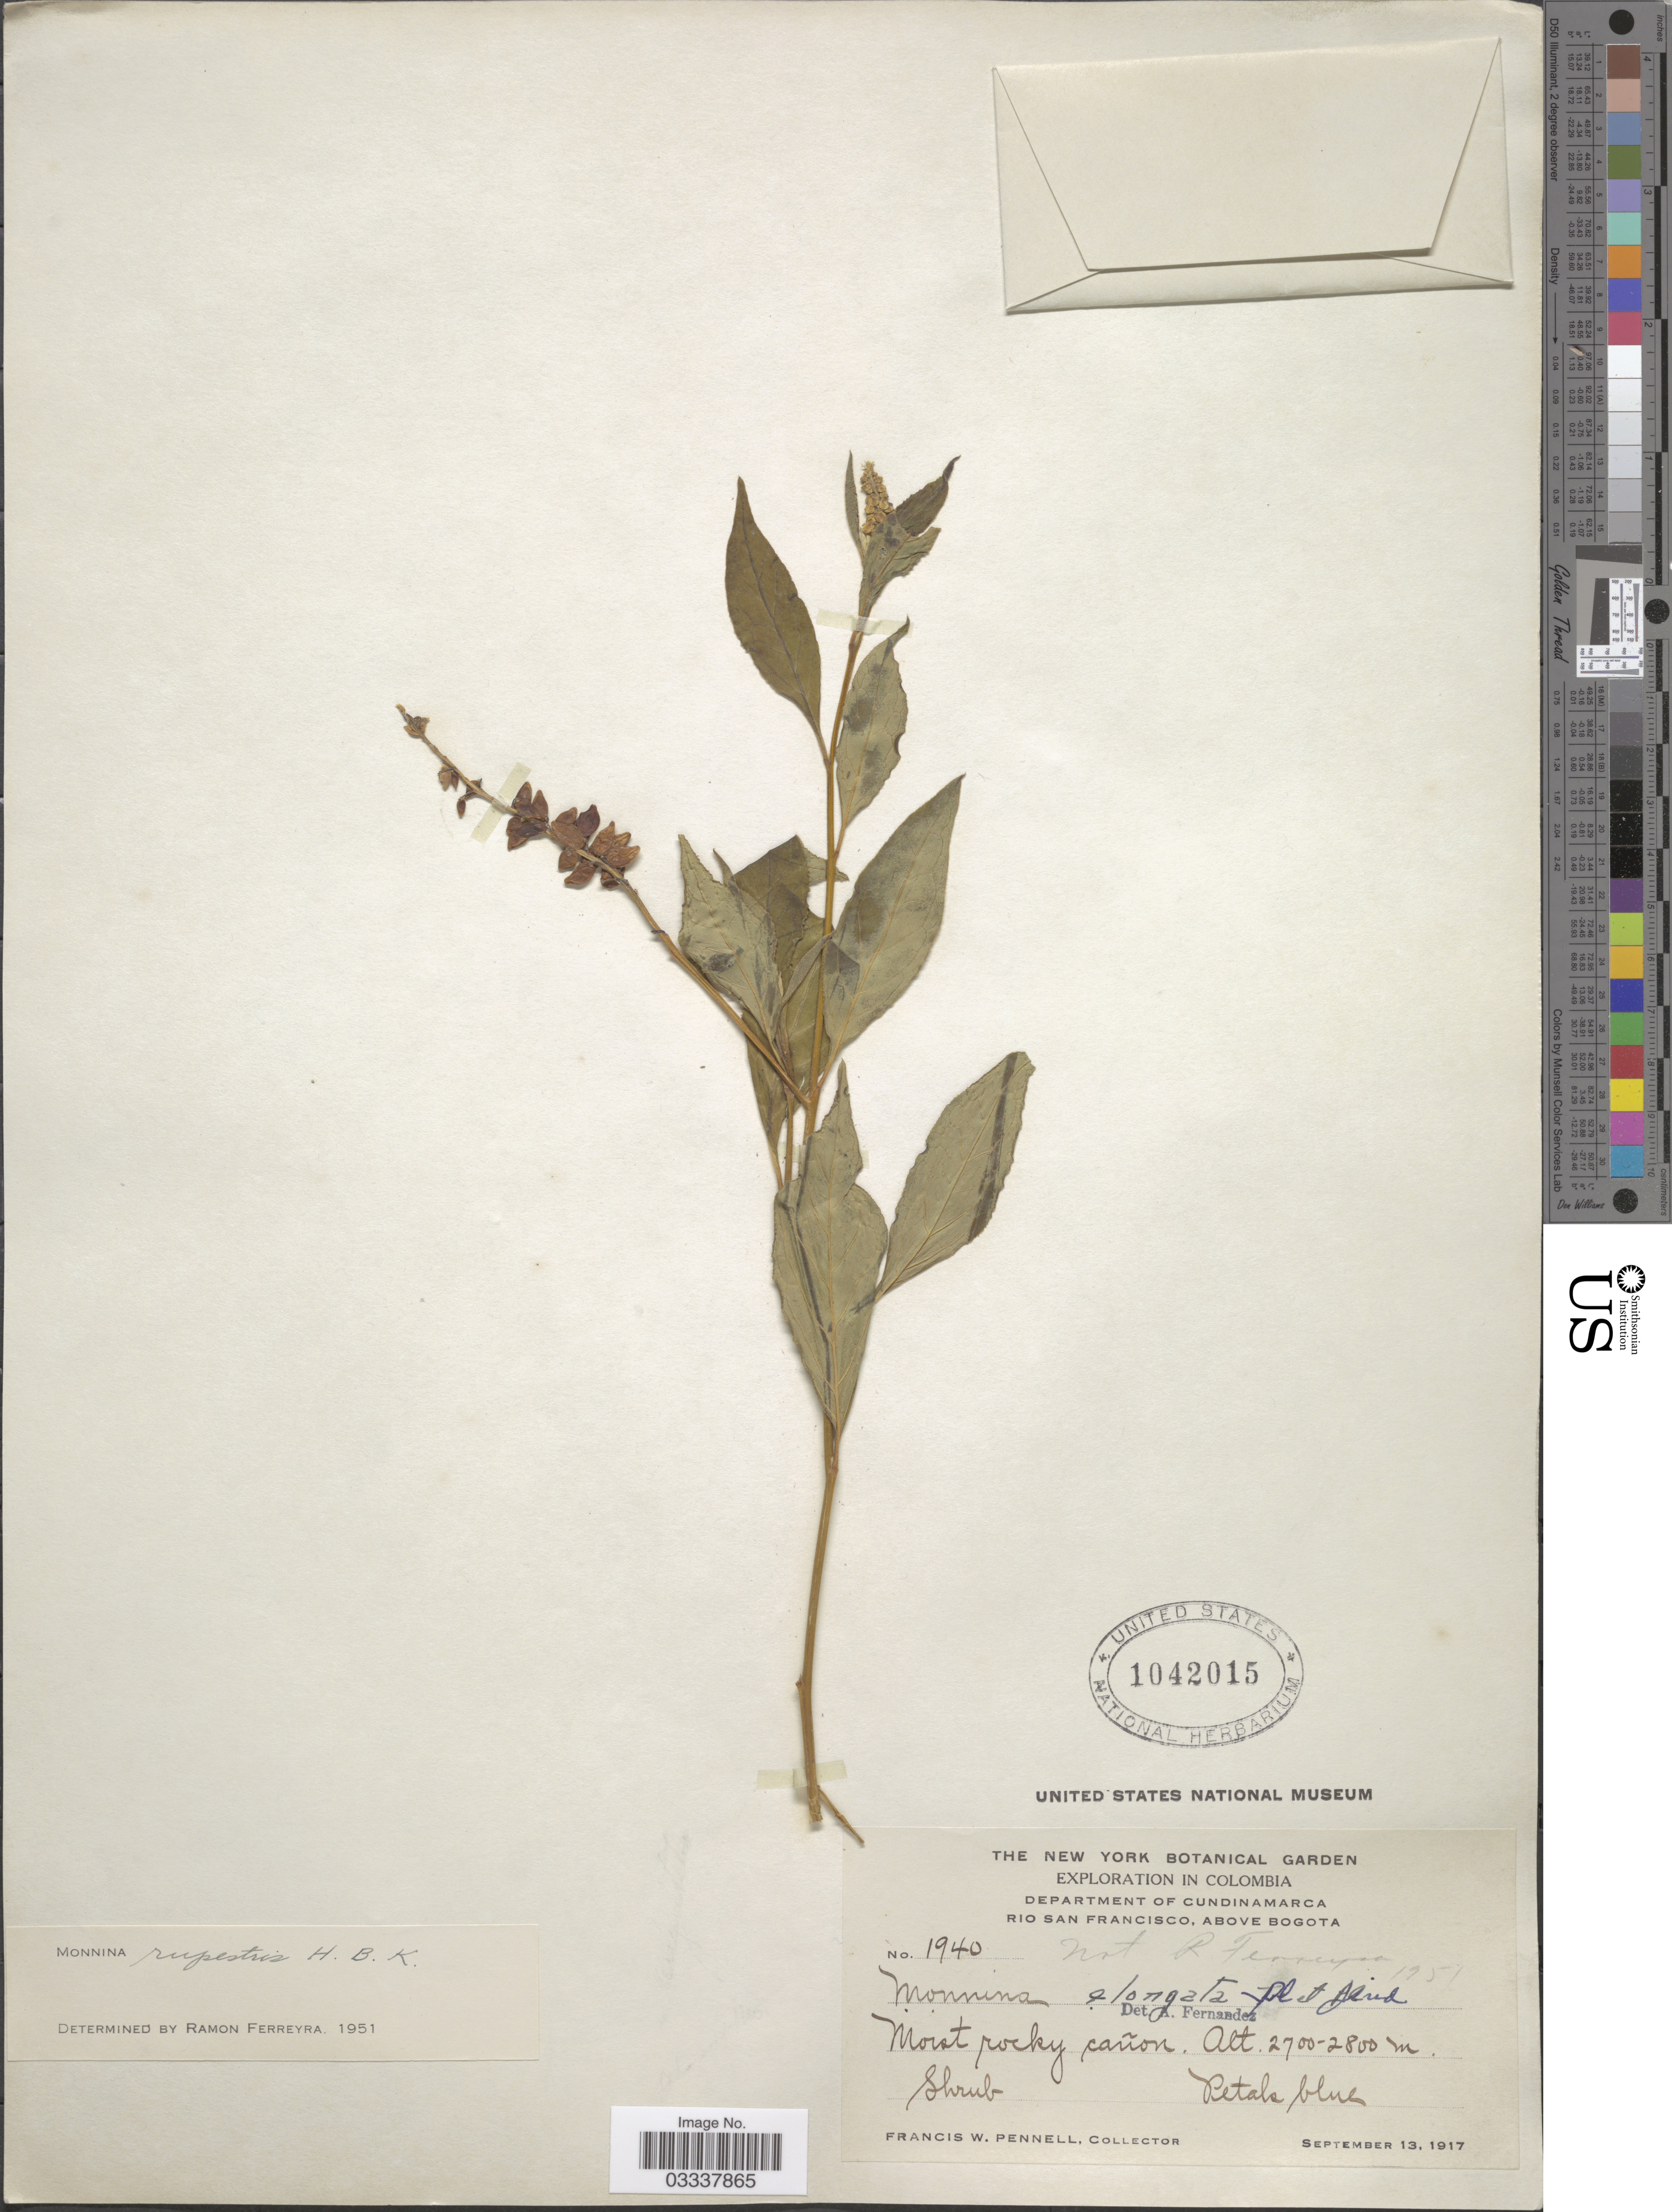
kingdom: Plantae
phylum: Tracheophyta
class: Magnoliopsida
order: Fabales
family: Polygalaceae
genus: Monnina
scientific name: Monnina rupestris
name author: Kunth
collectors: F. W. Pennell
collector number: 1940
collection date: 1917-09-13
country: Colombia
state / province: Cundinamarca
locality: Department of Cundinamarca, Rio San Francisco, above Bogota.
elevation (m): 2700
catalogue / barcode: US 1042015